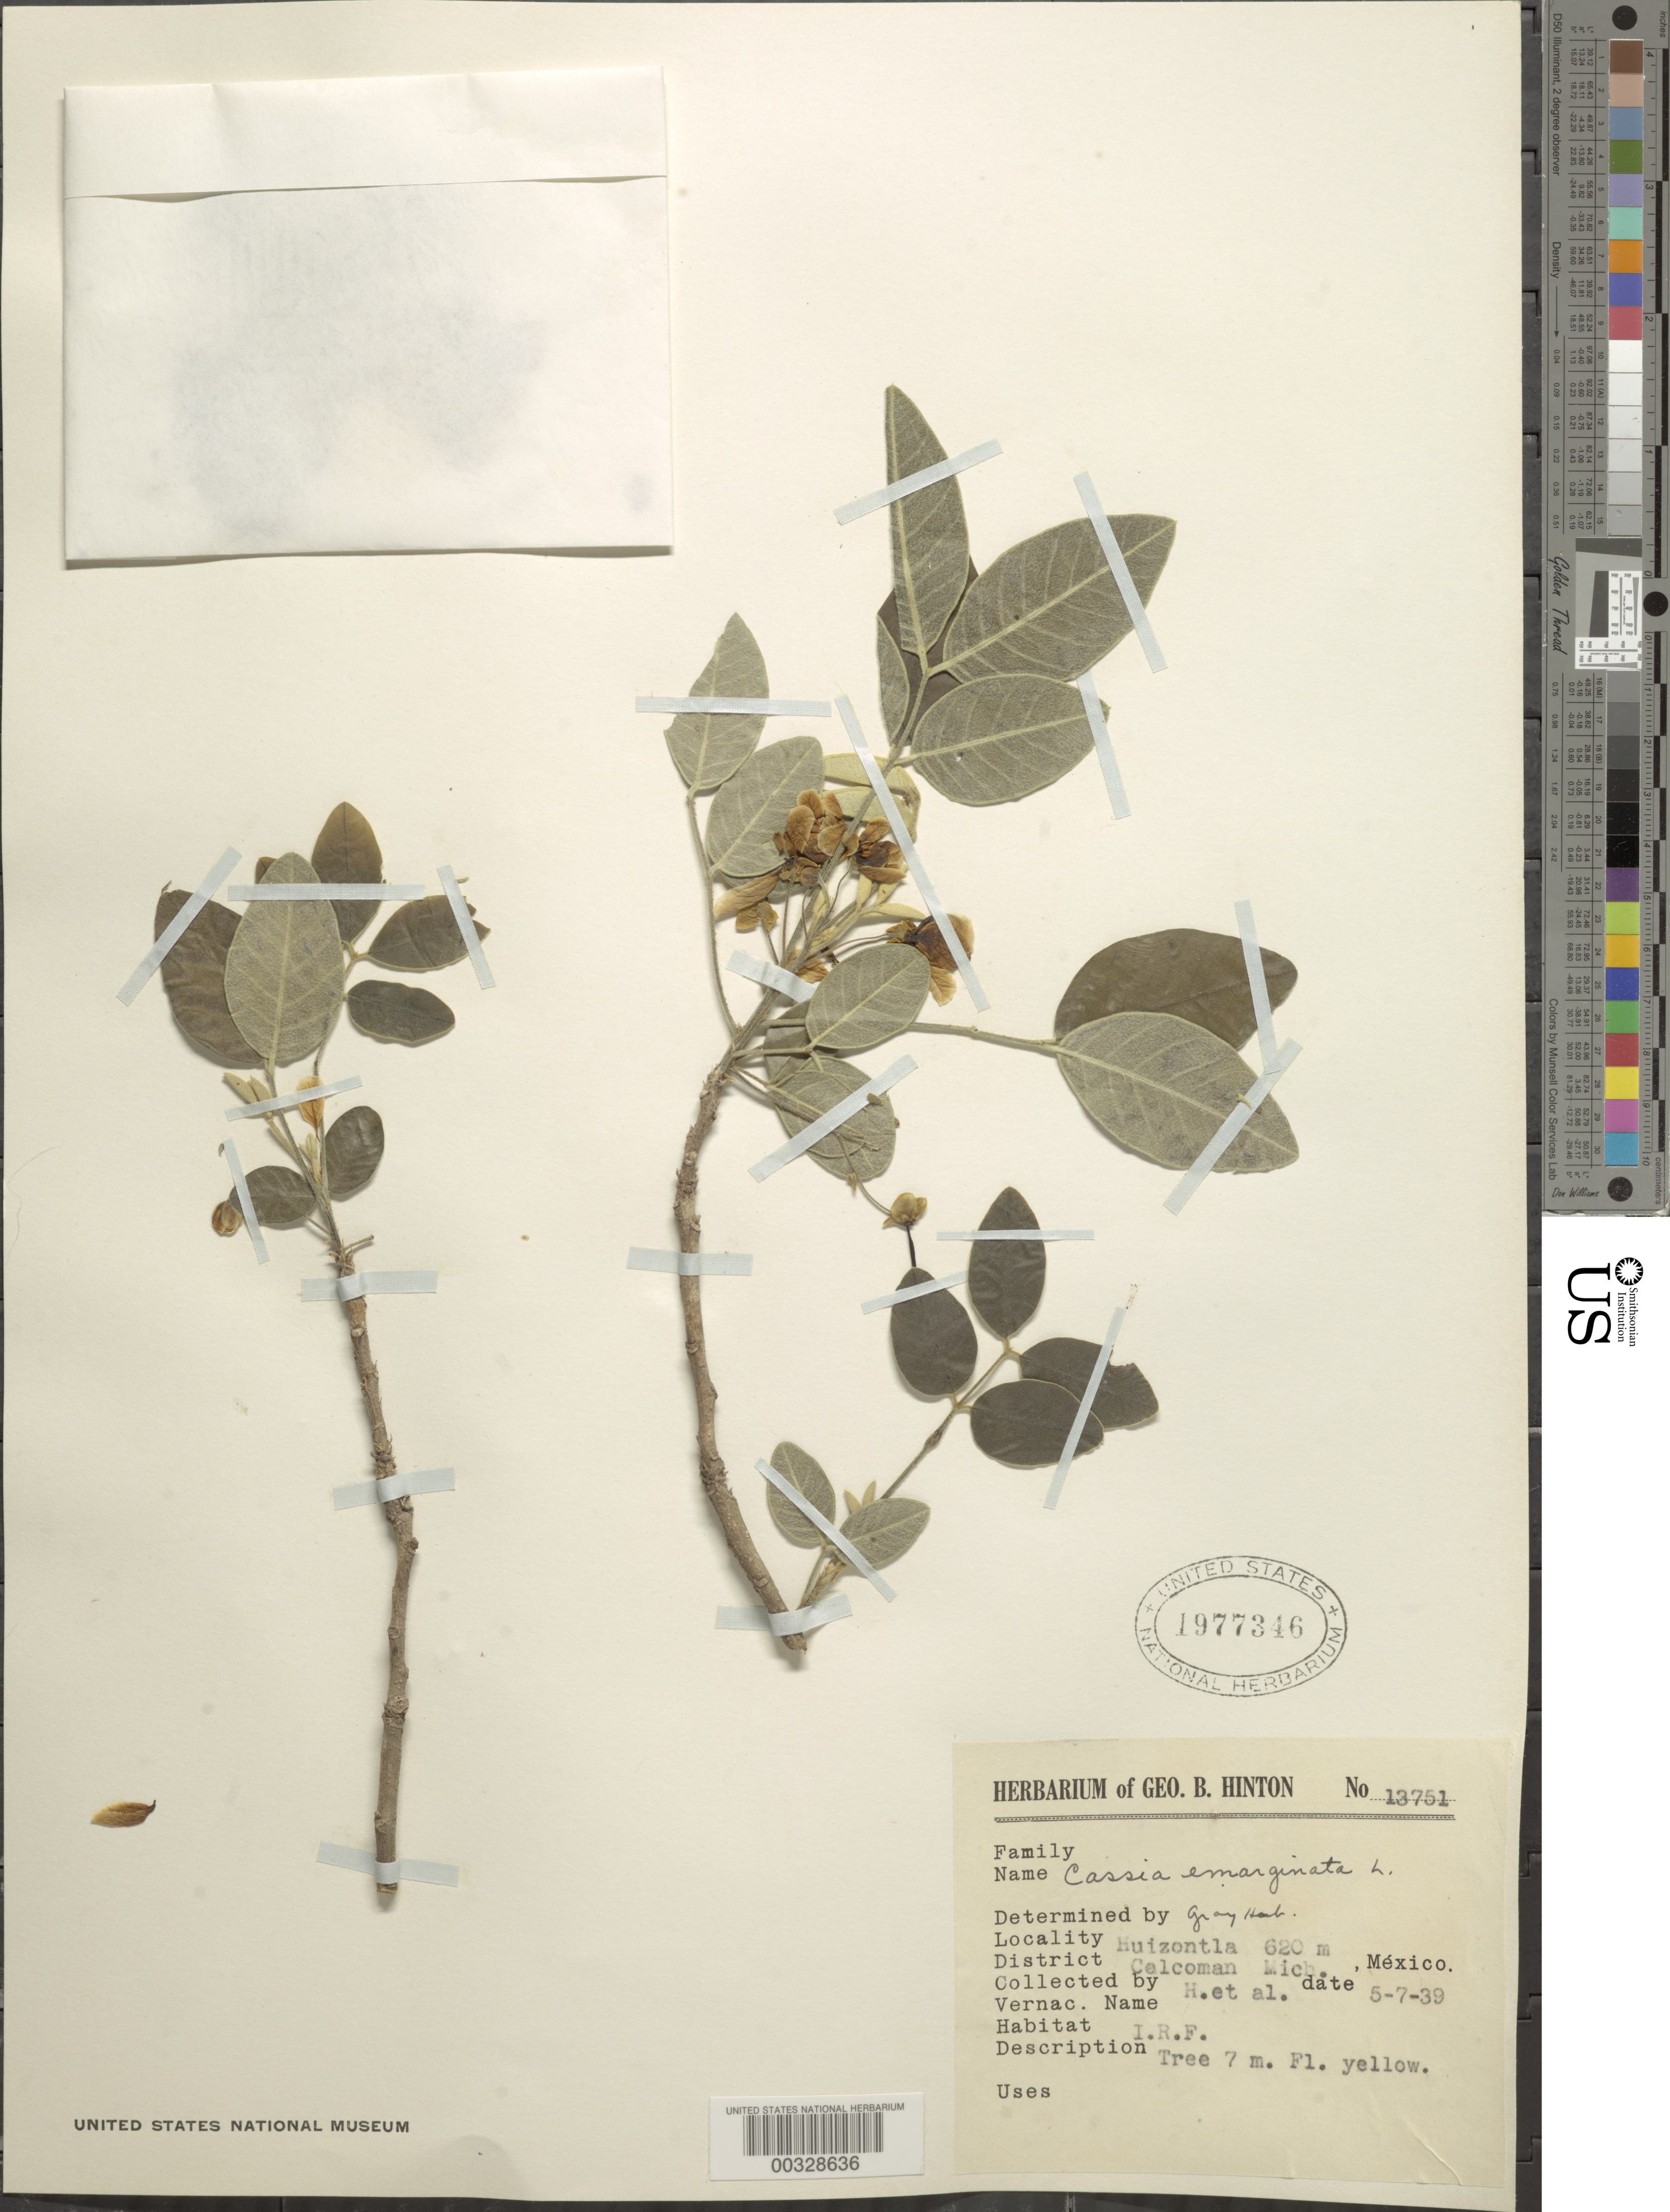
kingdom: Plantae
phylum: Tracheophyta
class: Magnoliopsida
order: Fabales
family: Fabaceae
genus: Senna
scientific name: Senna emarginata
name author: L.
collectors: G. B. Hinton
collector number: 13751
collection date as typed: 07 May 1939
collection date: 1939-05-07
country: Mexico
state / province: Michoacán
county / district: Coalcomán De Vazquez Pallares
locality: Coalcomán Mun. (?), Huizontla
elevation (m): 620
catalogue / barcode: US 1977346